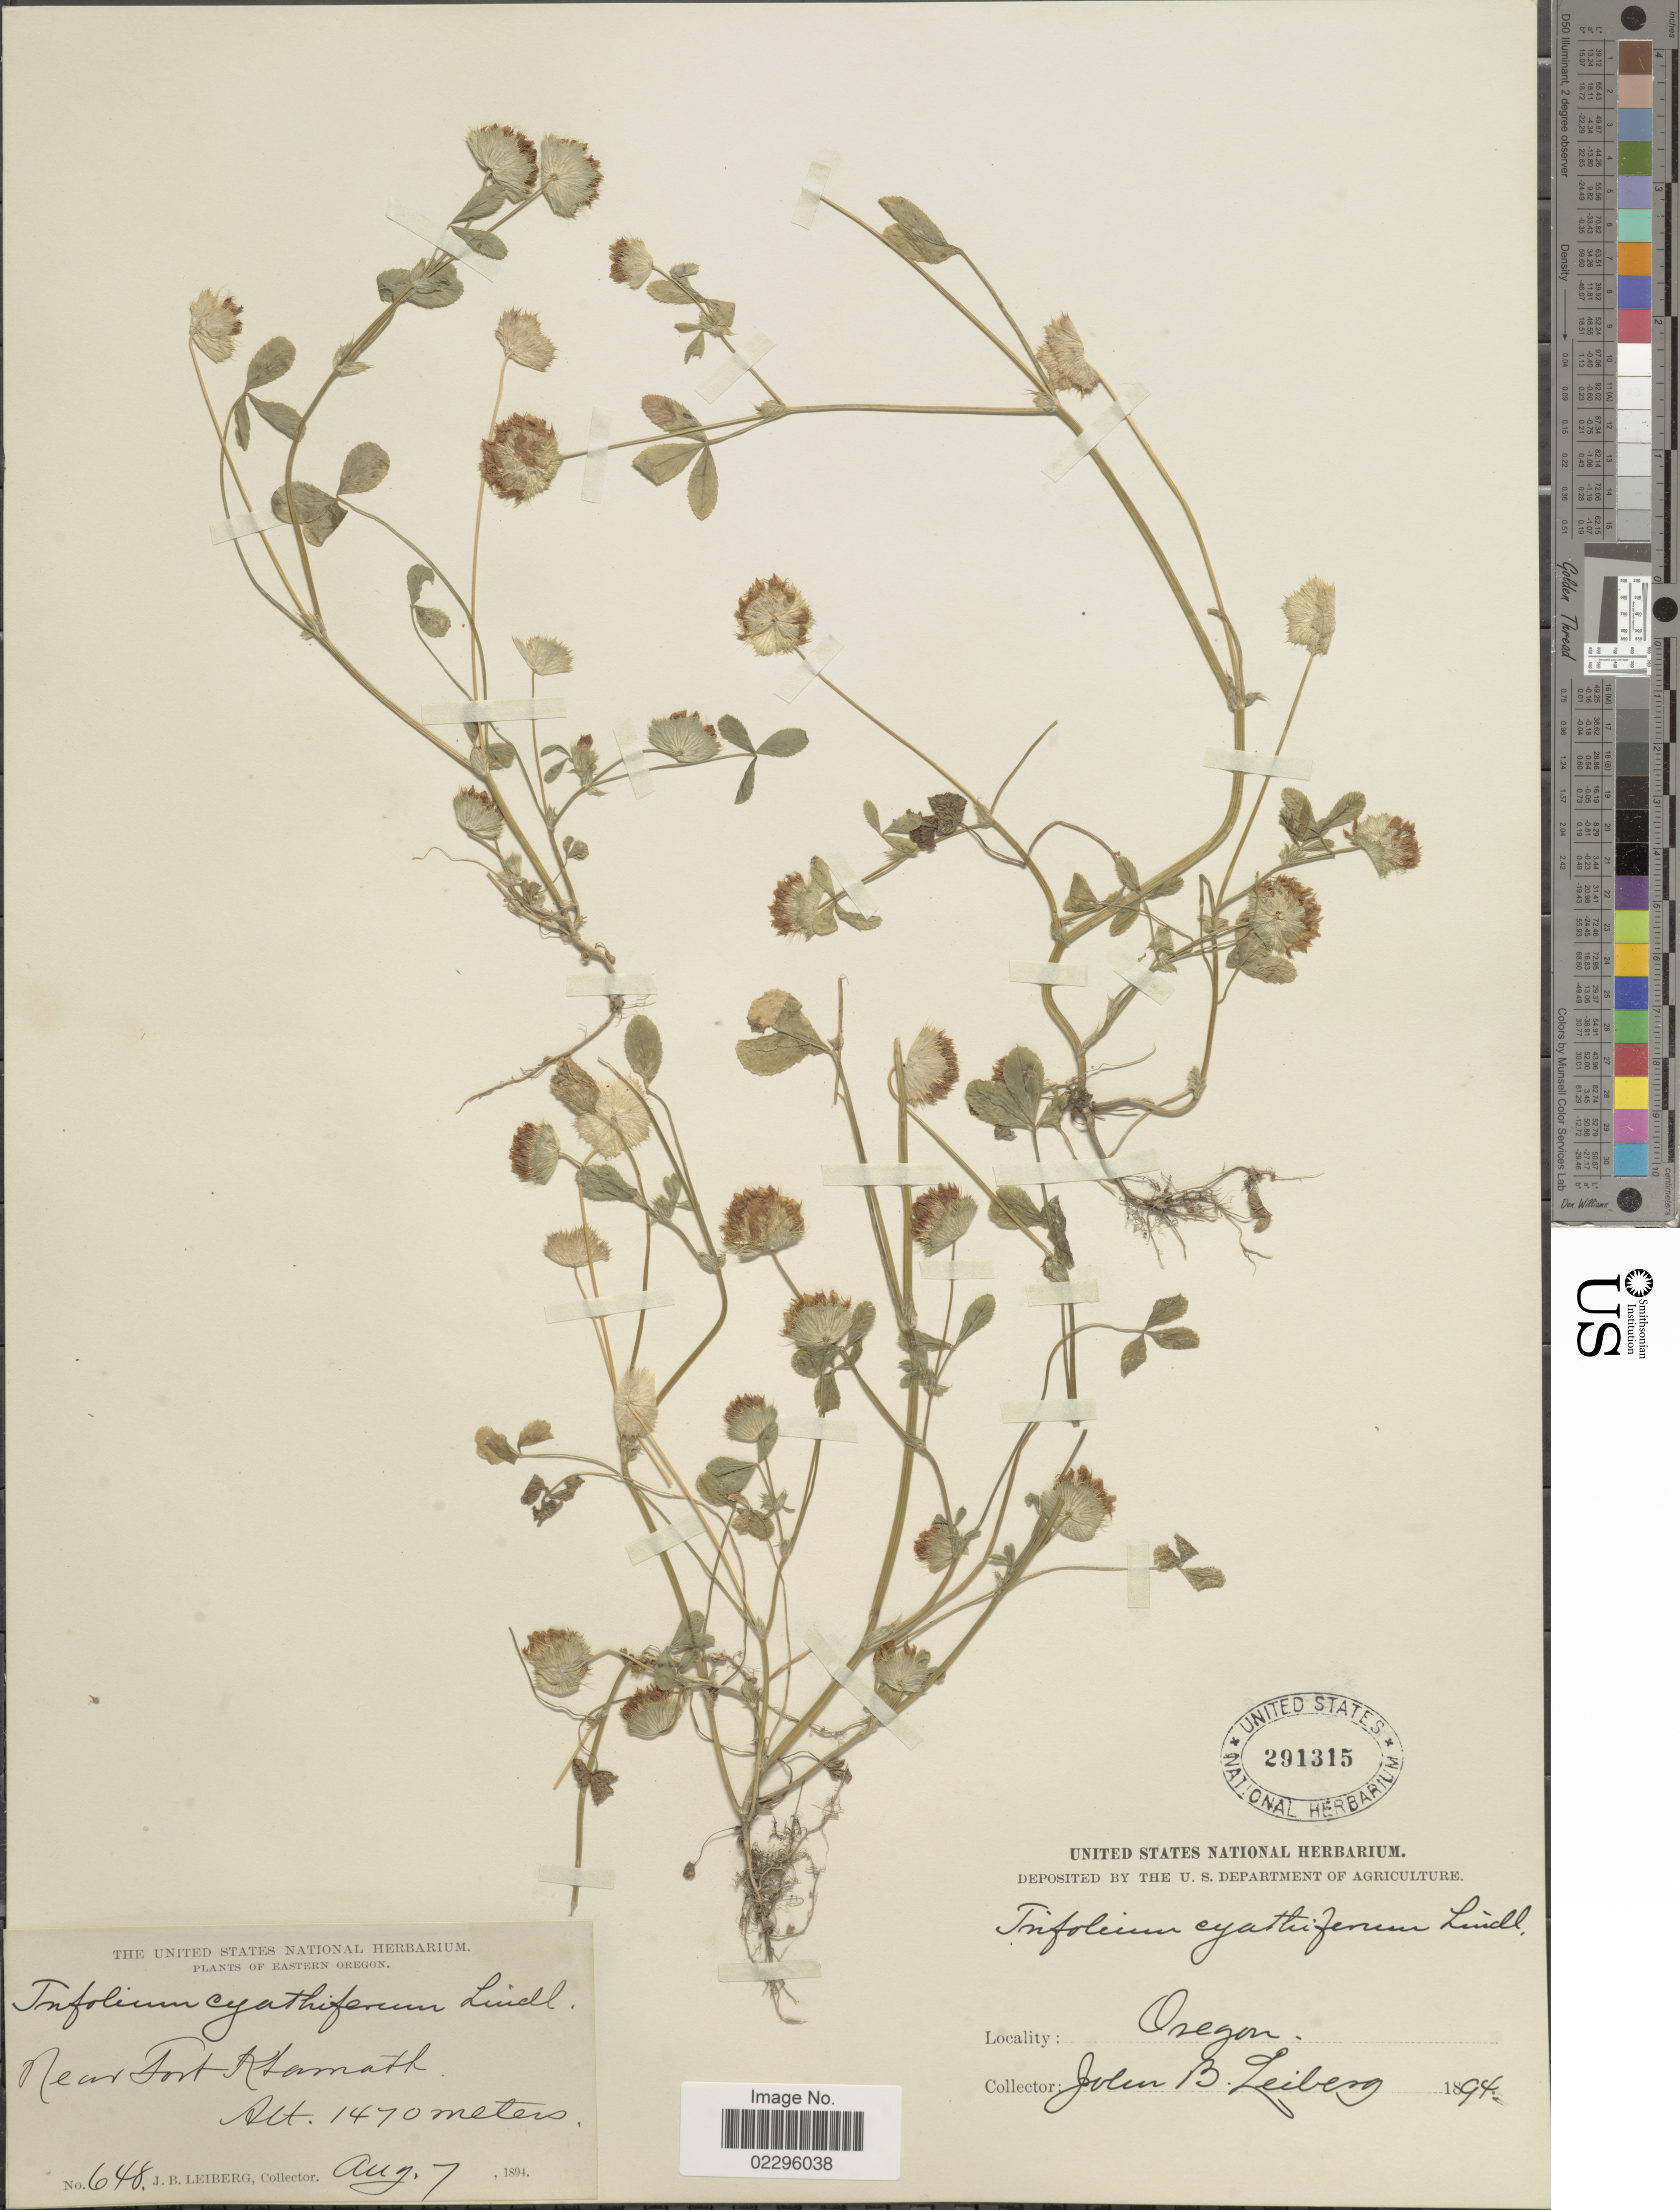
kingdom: Plantae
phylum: Tracheophyta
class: Magnoliopsida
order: Fabales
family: Fabaceae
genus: Trifolium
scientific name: Trifolium cyathiferum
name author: Lindl.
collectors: J. B. Leiberg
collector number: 648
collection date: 1894-08-07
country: United States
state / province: Oregon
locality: Eastern Oregon, Near Fort Klamath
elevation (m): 1470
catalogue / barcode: US 291315